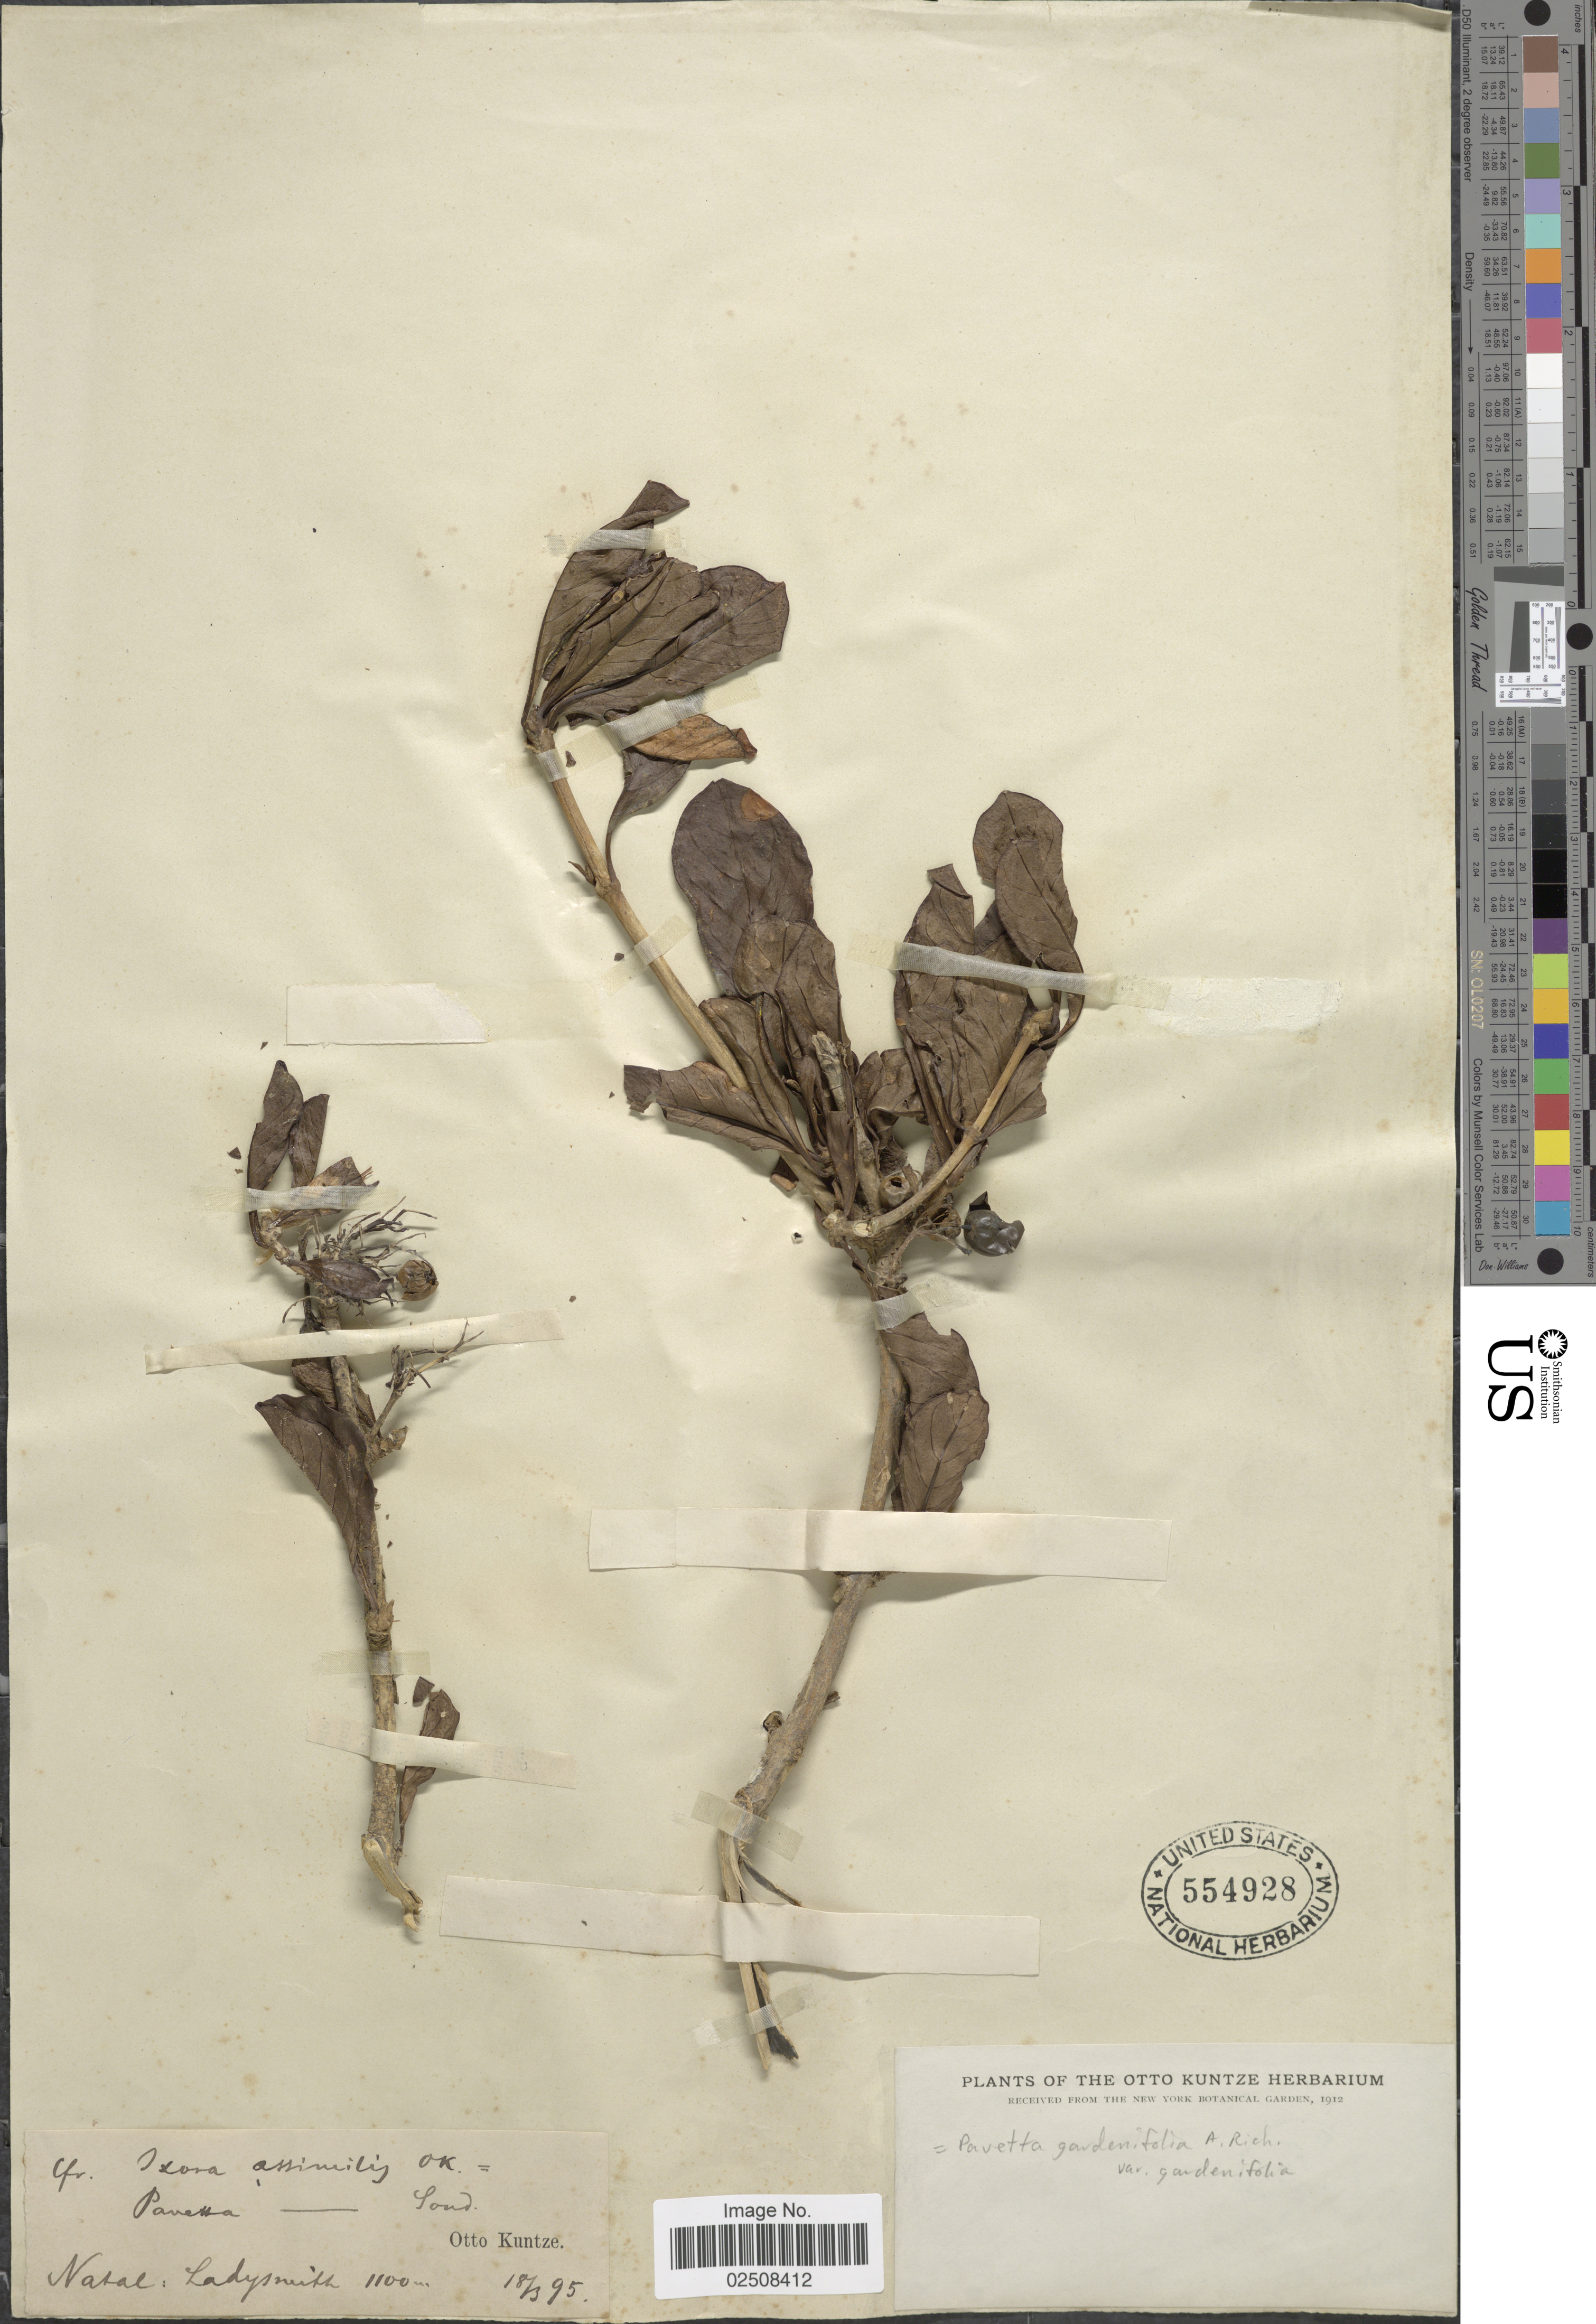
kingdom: Plantae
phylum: Tracheophyta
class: Magnoliopsida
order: Gentianales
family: Rubiaceae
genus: Pavetta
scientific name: Pavetta gardeniifolia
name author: Hochst. ex A. Rich.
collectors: C.E.O. Kuntze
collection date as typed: Transcribed d/m/y: 18/3/95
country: South Africa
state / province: KwaZulu-Natal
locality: Natal: Ladysmith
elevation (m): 1100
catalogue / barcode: US 554928